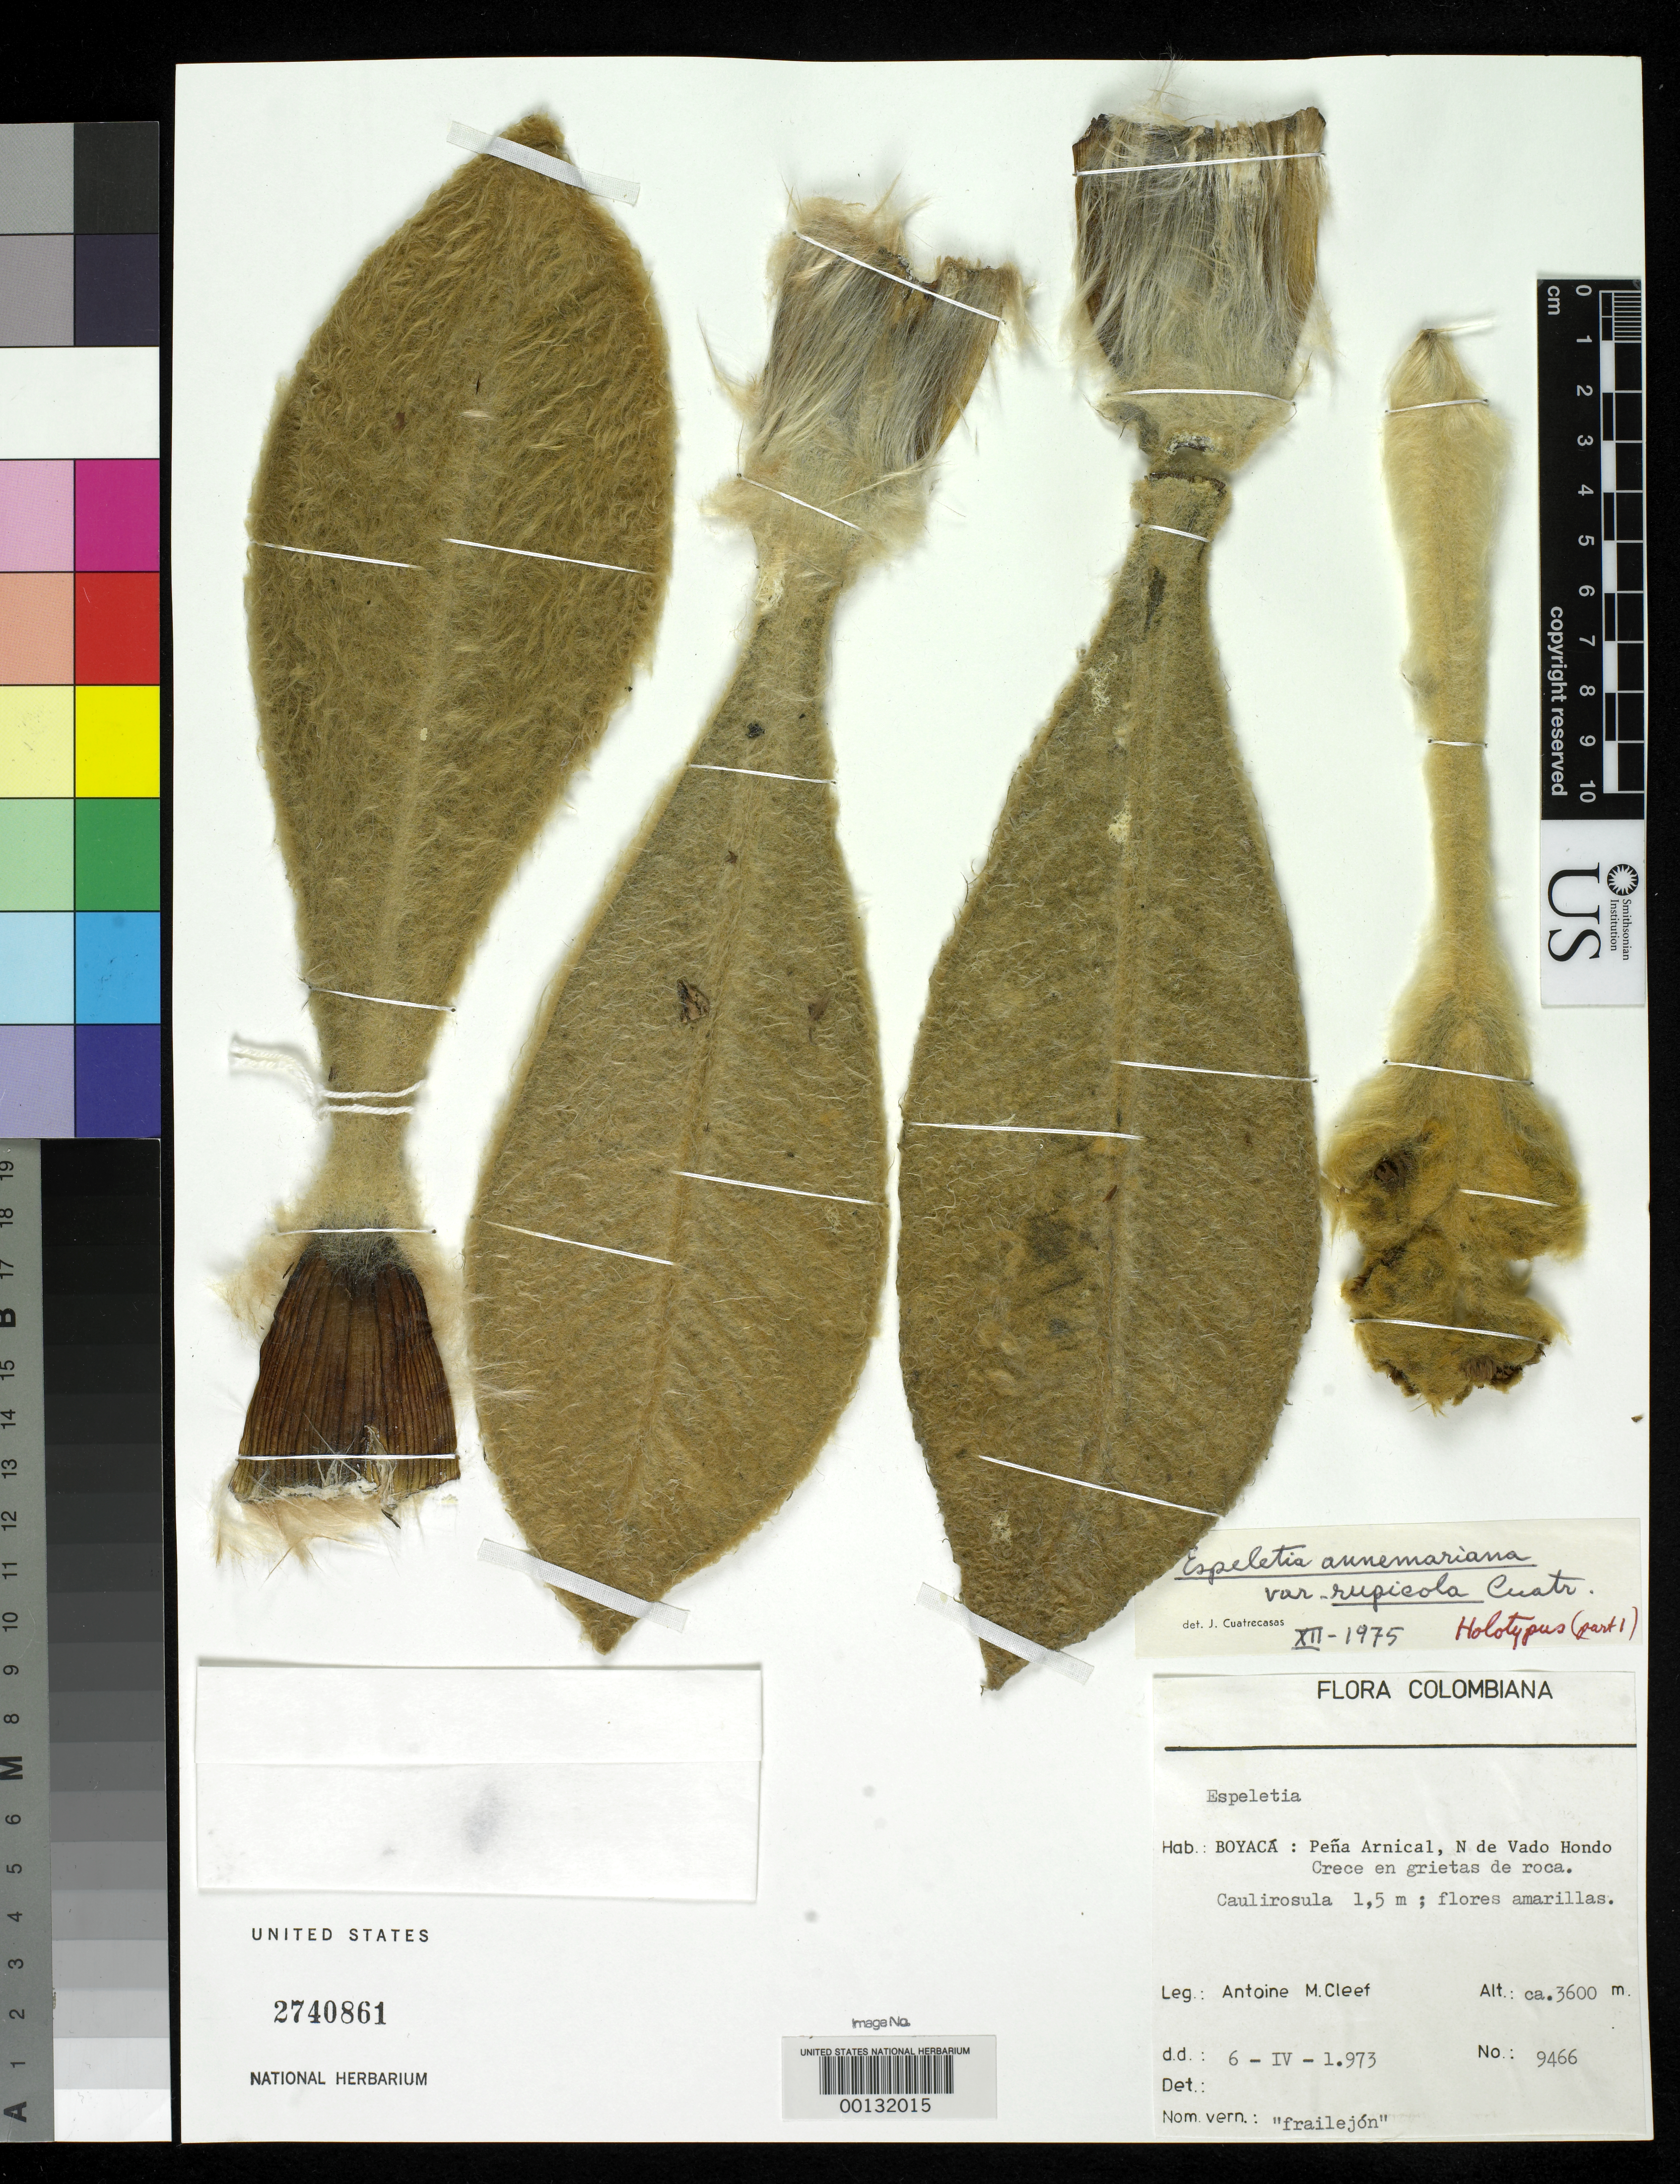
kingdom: Plantae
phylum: Tracheophyta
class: Magnoliopsida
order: Asterales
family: Asteraceae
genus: Espeletia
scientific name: Espeletia annemariana var. rupicola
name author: Cuatrec.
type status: Holotype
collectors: A. M. Cleef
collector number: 9466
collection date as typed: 06 Apr 1973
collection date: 1973-04-06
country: Colombia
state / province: Boyacá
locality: Pena Arnical, N of Vado Hondo.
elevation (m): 3600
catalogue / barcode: US 2740861